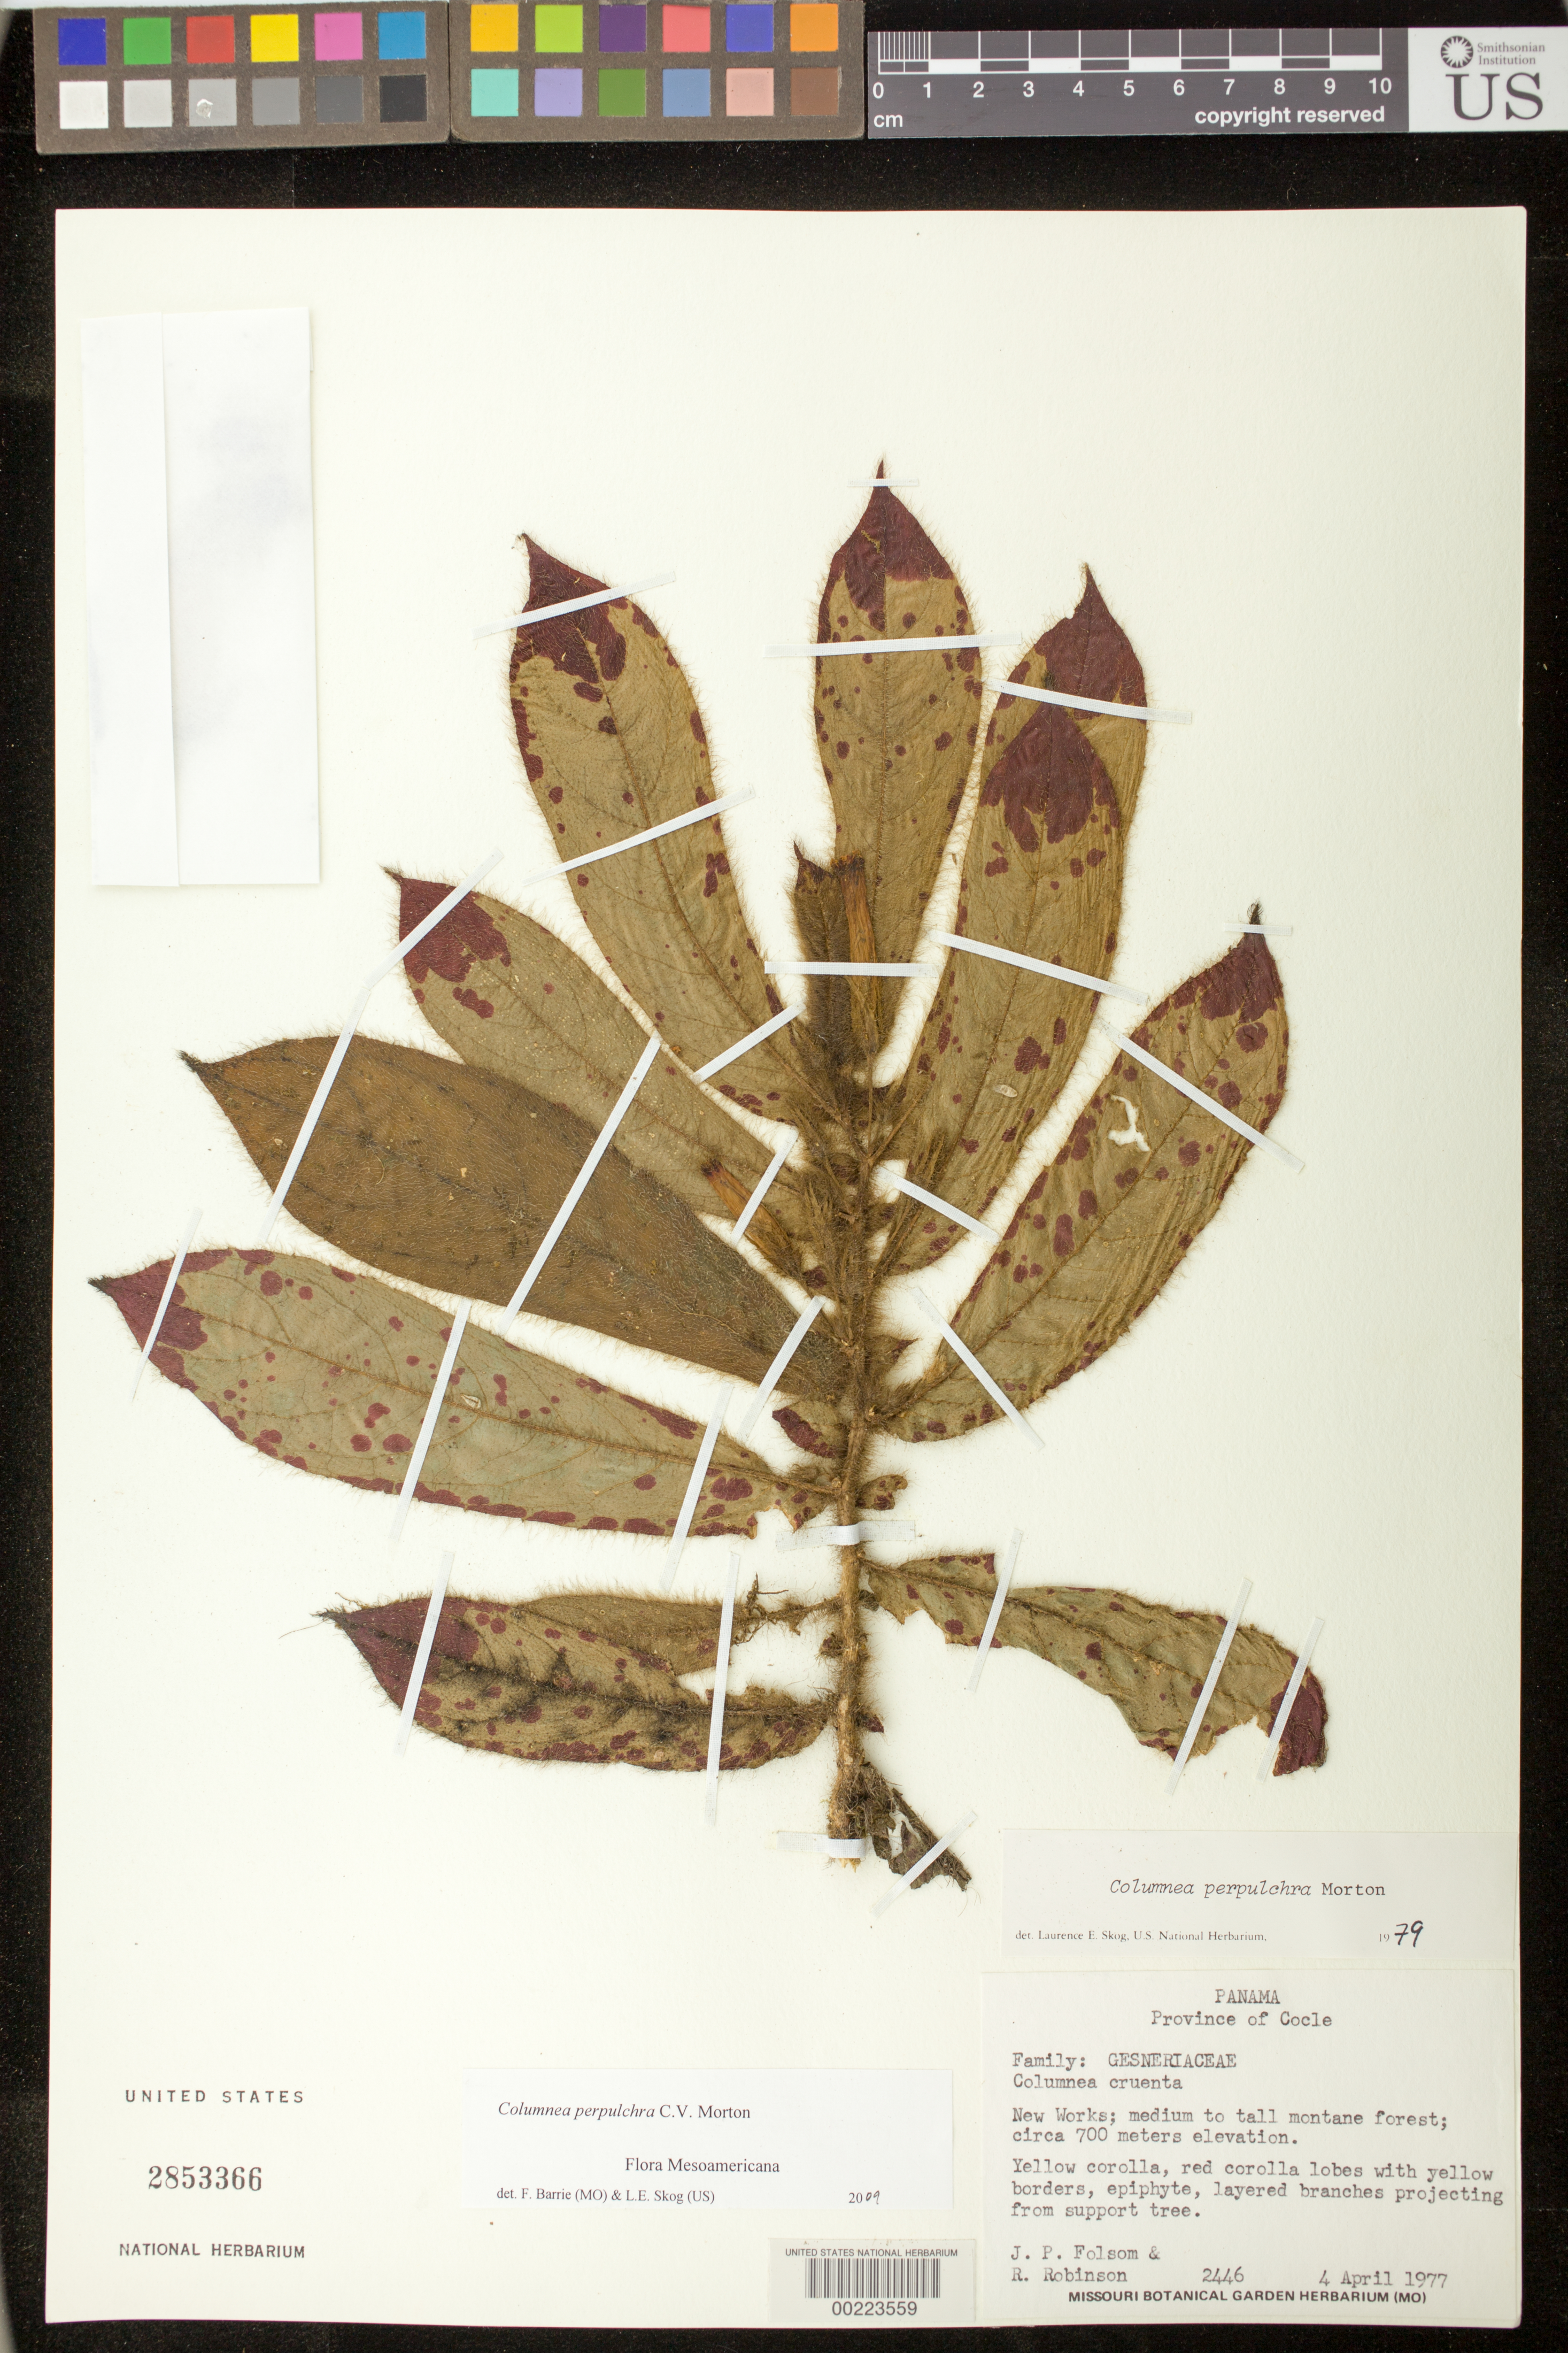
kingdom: Plantae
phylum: Tracheophyta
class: Magnoliopsida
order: Lamiales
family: Gesneriaceae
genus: Columnea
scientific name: Columnea perpulchra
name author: C.V. Morton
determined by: Clark, J. L., (SEL), The Marie Selby Botanical Garden (UNITED STATES)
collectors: J. P. Folsom & R. Robinson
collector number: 2446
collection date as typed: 04 Apr 1977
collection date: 1977-04-04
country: Panama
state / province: Coclé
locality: New Works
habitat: Medium to tall montane forest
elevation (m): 700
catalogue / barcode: US 2853366